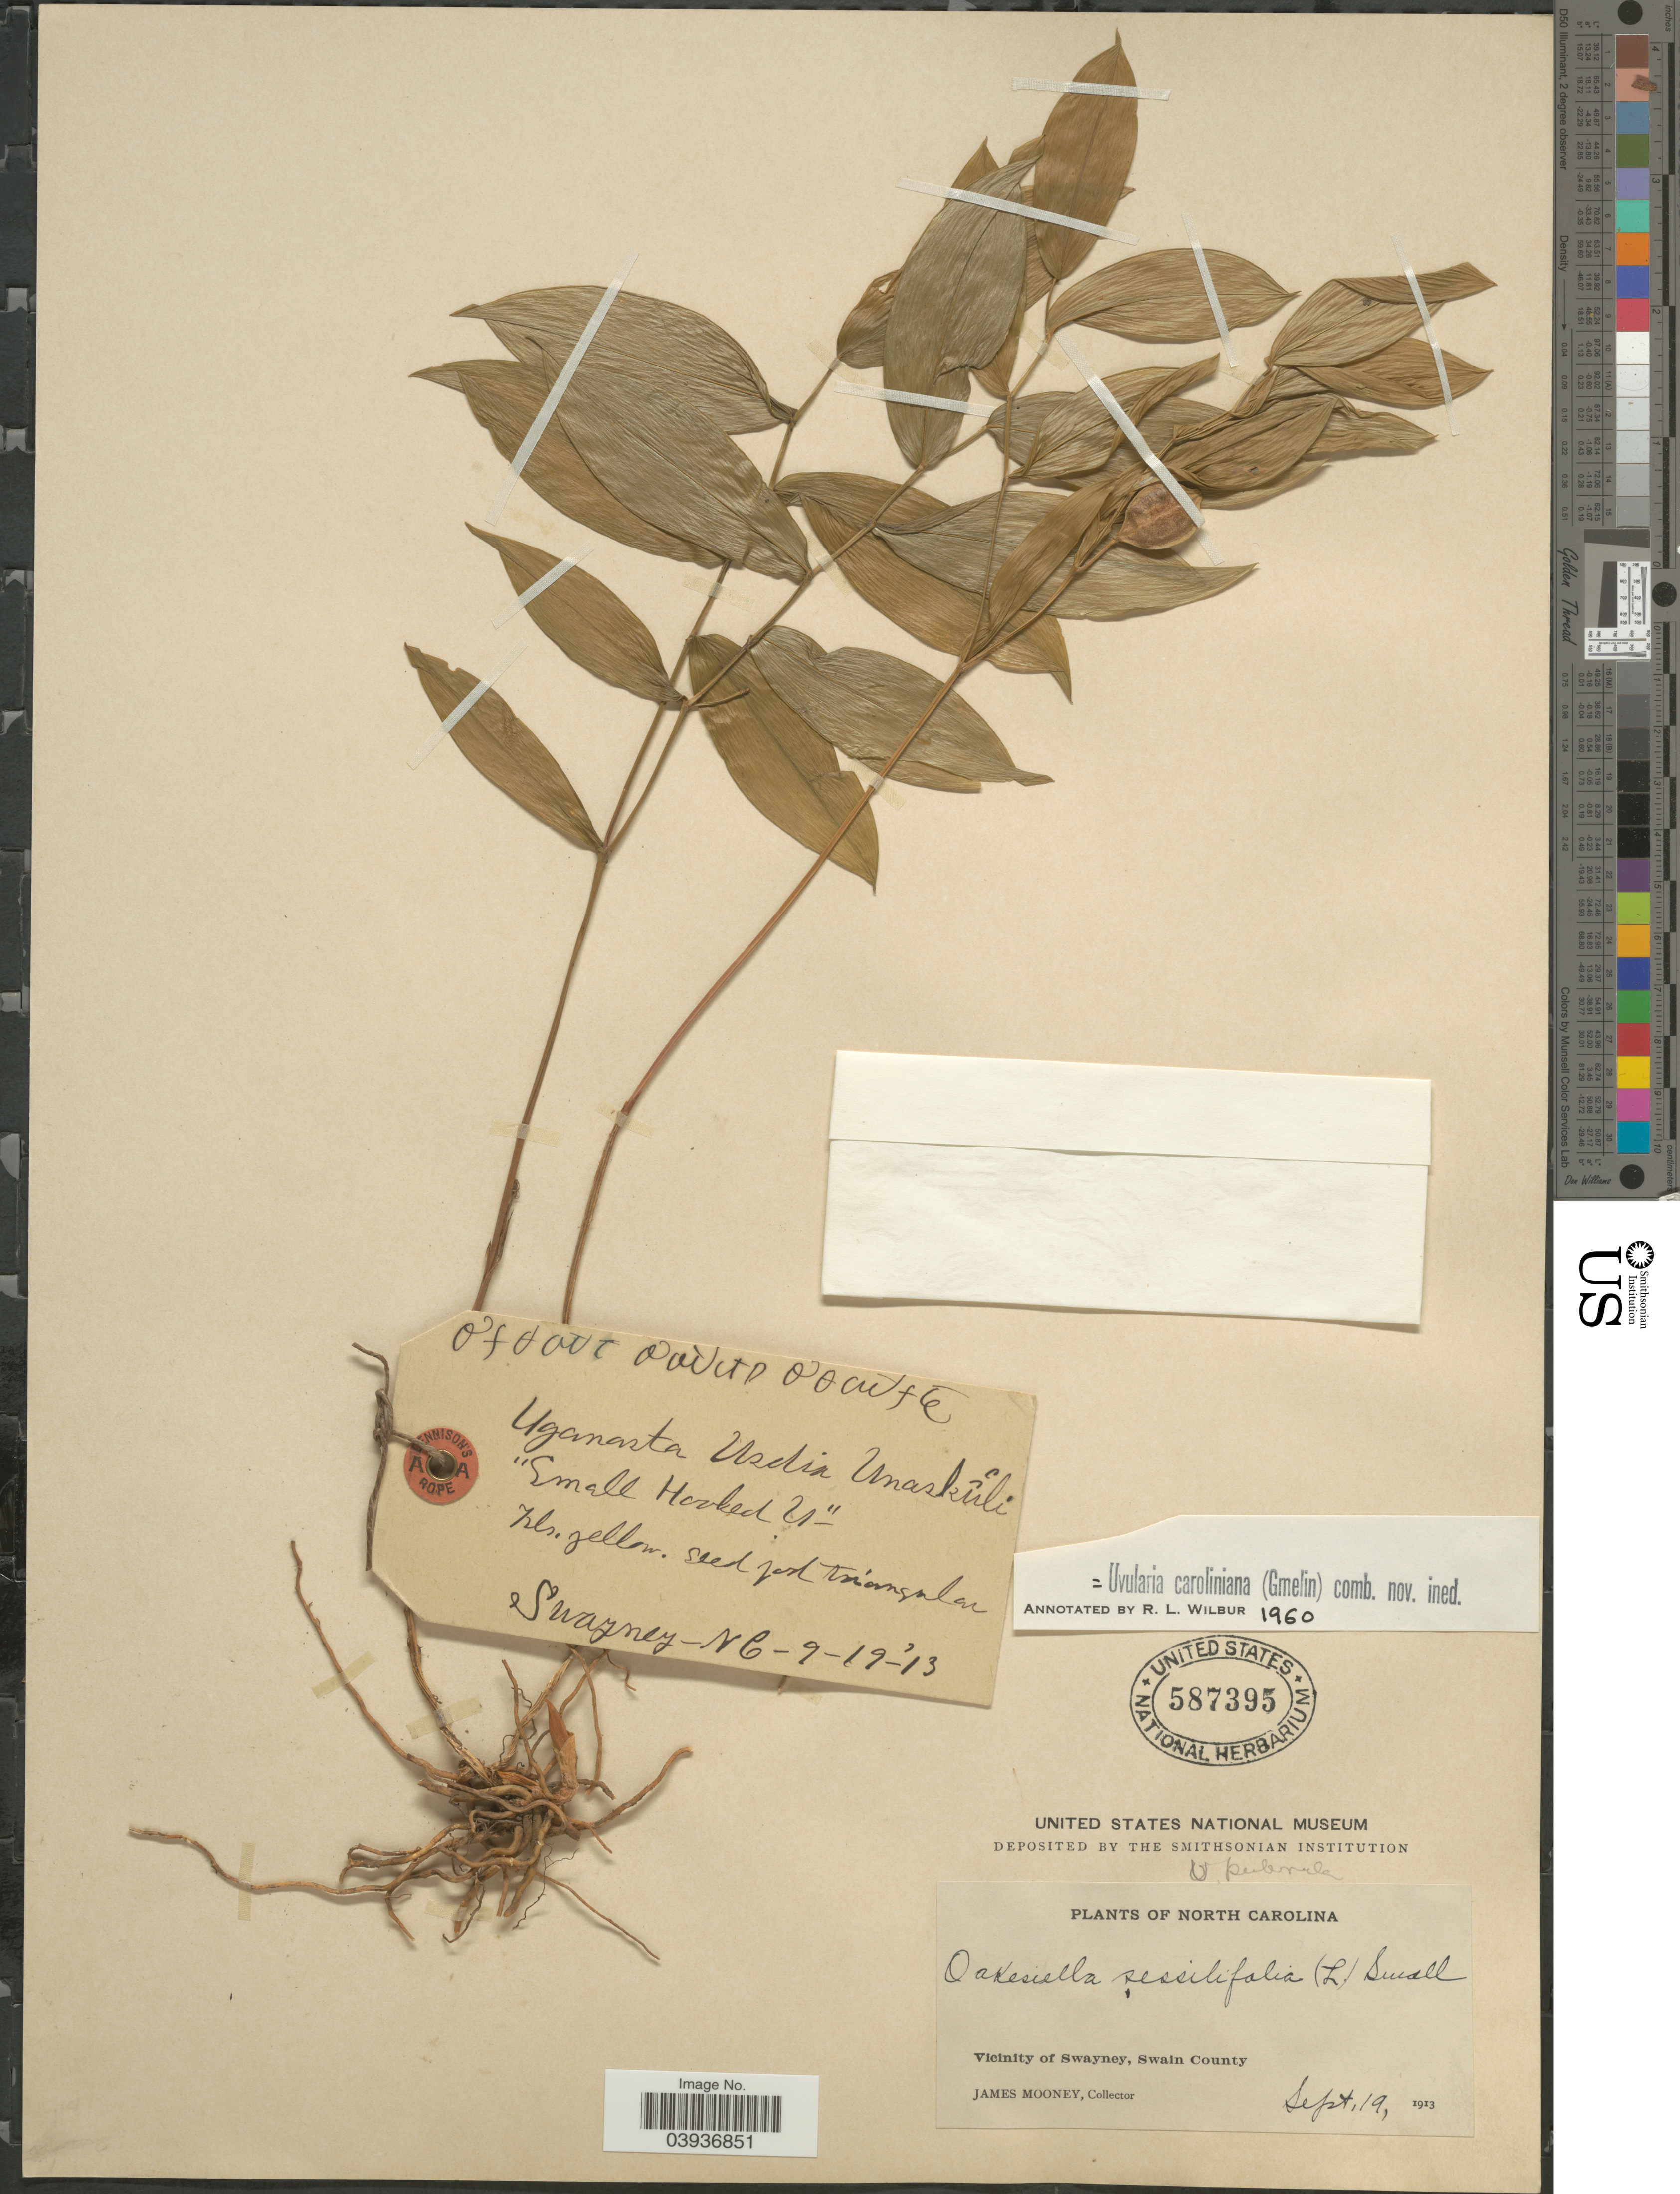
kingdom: Plantae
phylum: Tracheophyta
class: Liliopsida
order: Liliales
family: Colchicaceae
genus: Uvularia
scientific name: Uvularia caroliniana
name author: (J.F. Gmel.) Wilbur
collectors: J. Mooney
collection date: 1913-09-19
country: United States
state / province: North Carolina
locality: Vicinity of Swayney, Swain County.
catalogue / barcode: US 587395